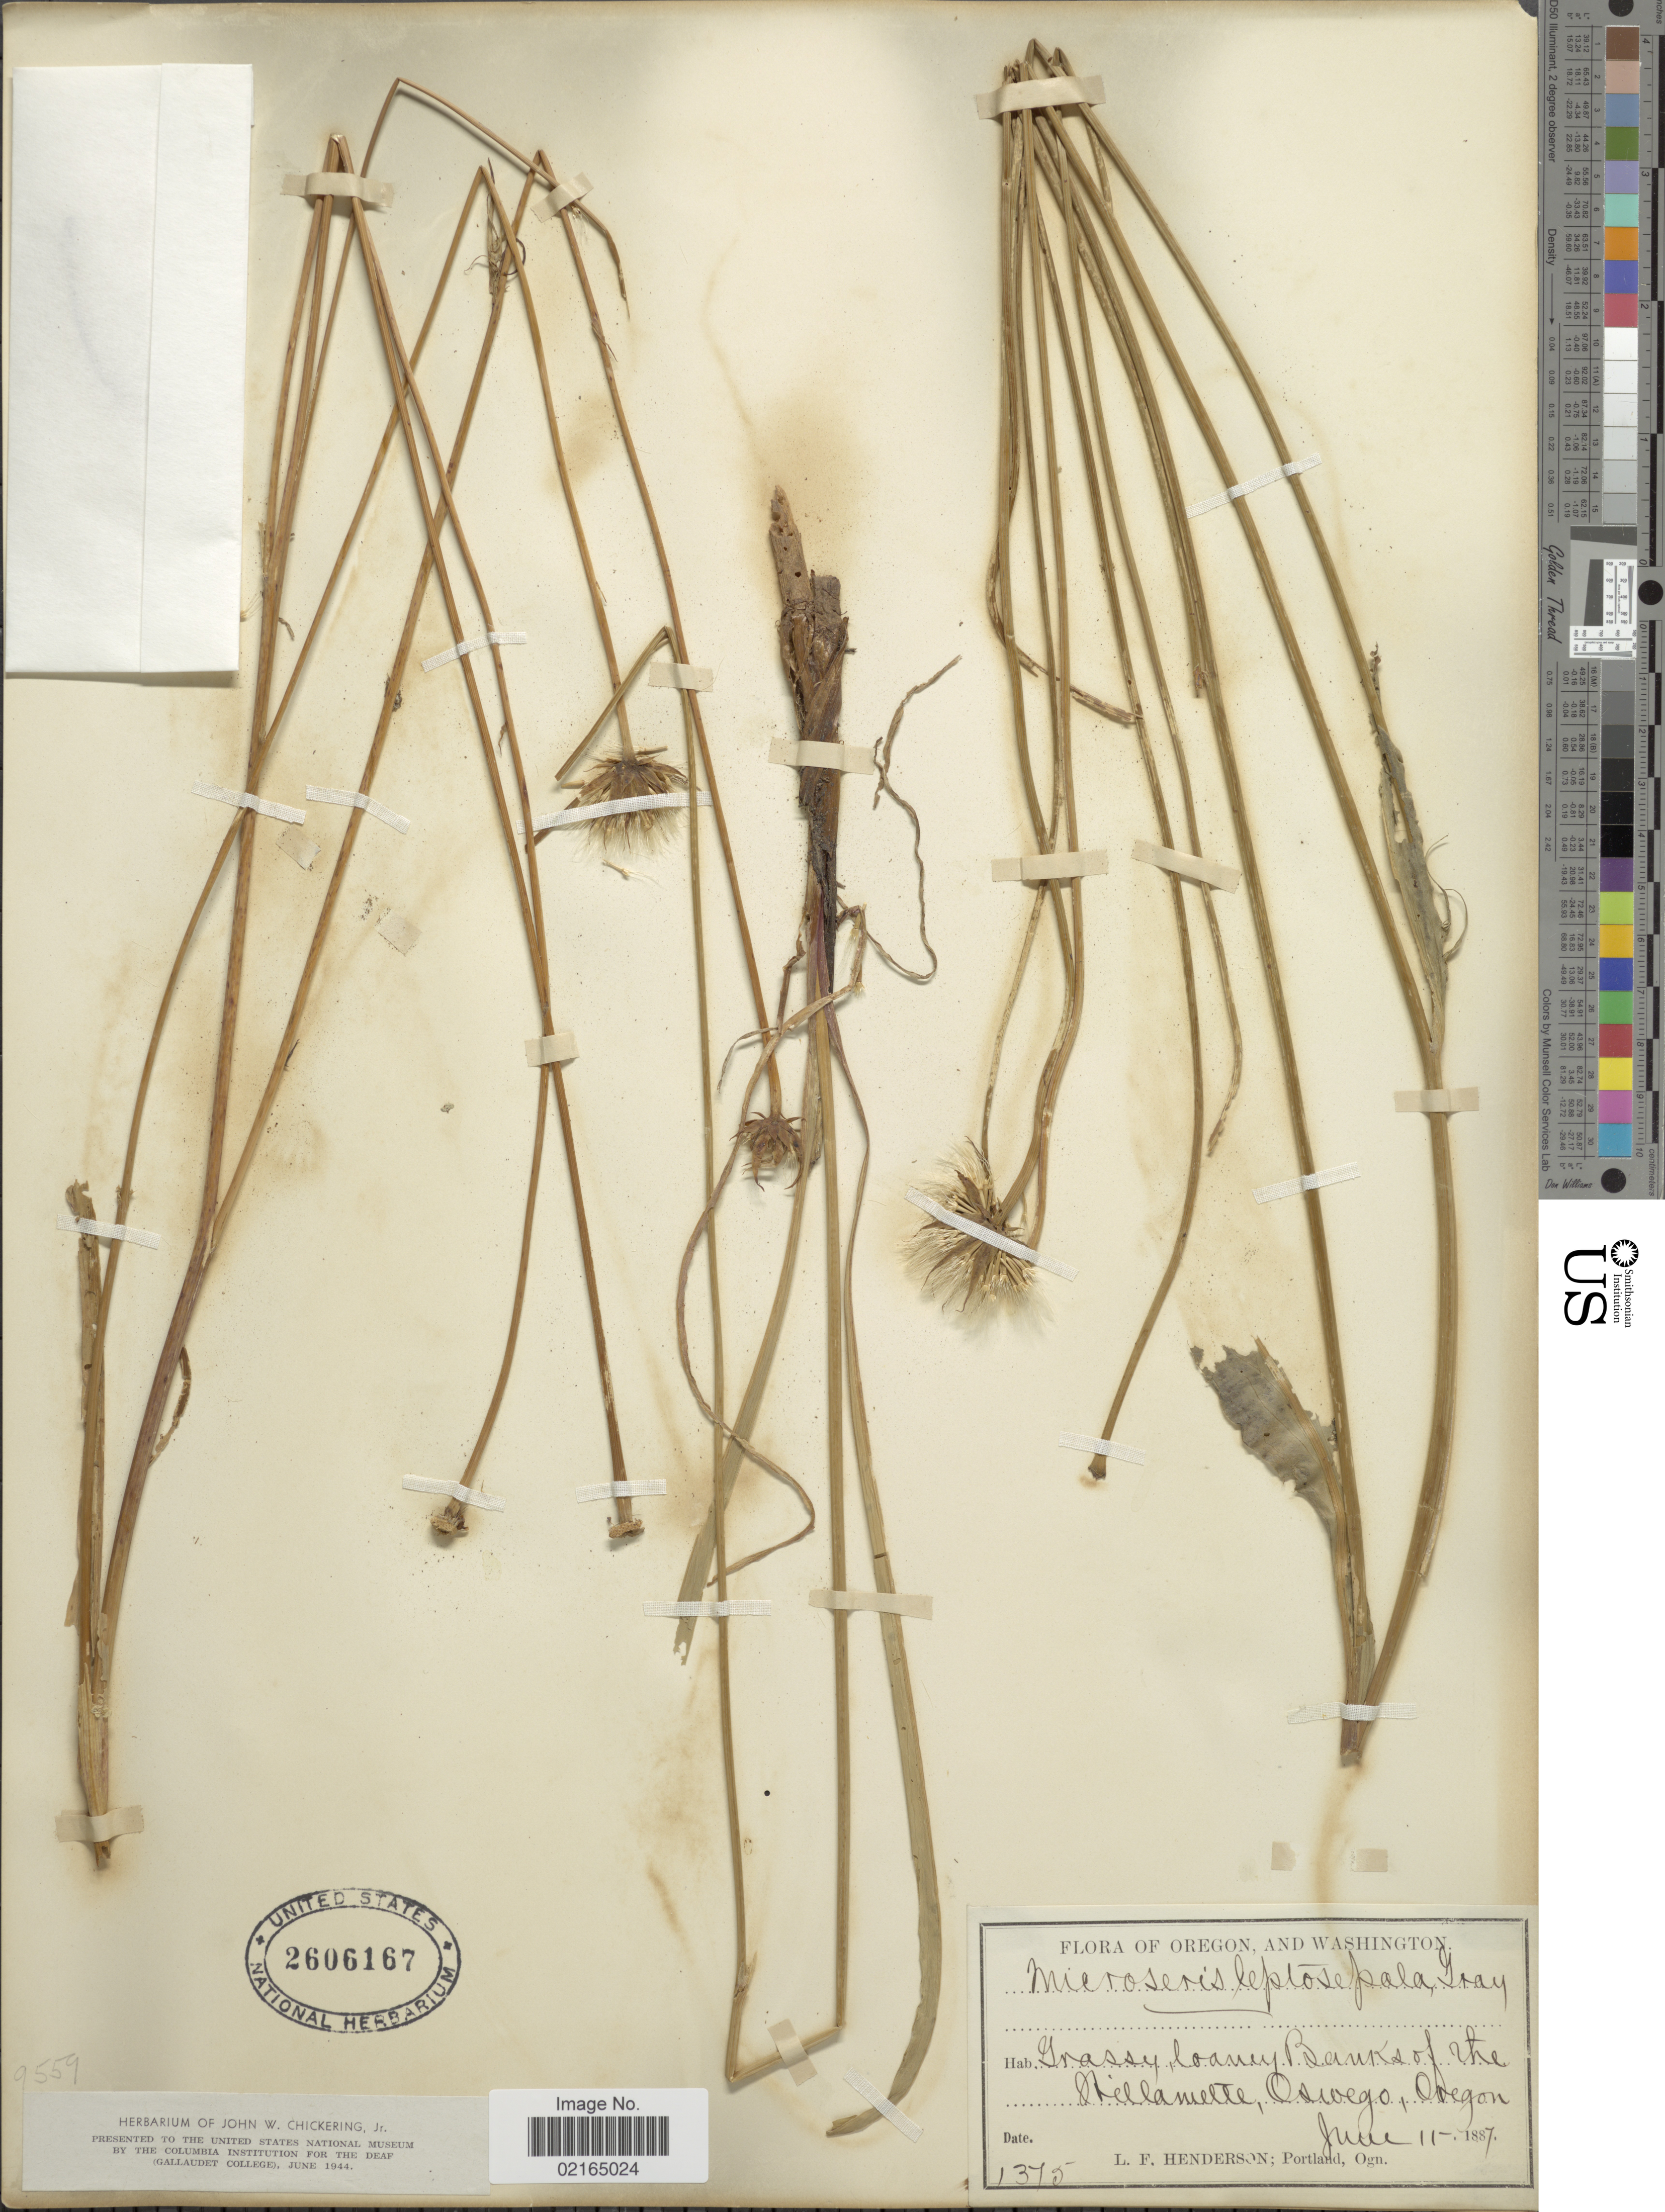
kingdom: Plantae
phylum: Tracheophyta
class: Magnoliopsida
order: Asterales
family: Asteraceae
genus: Microseris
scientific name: Microseris laciniata subsp. leptosepala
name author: (Nutt.) K.L. Chambers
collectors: L. Henderson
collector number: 1375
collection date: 1887-06-11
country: United States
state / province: Oregon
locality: Grassy, Loamy Banks of the Willamette, Oswego.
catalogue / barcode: US 2606167